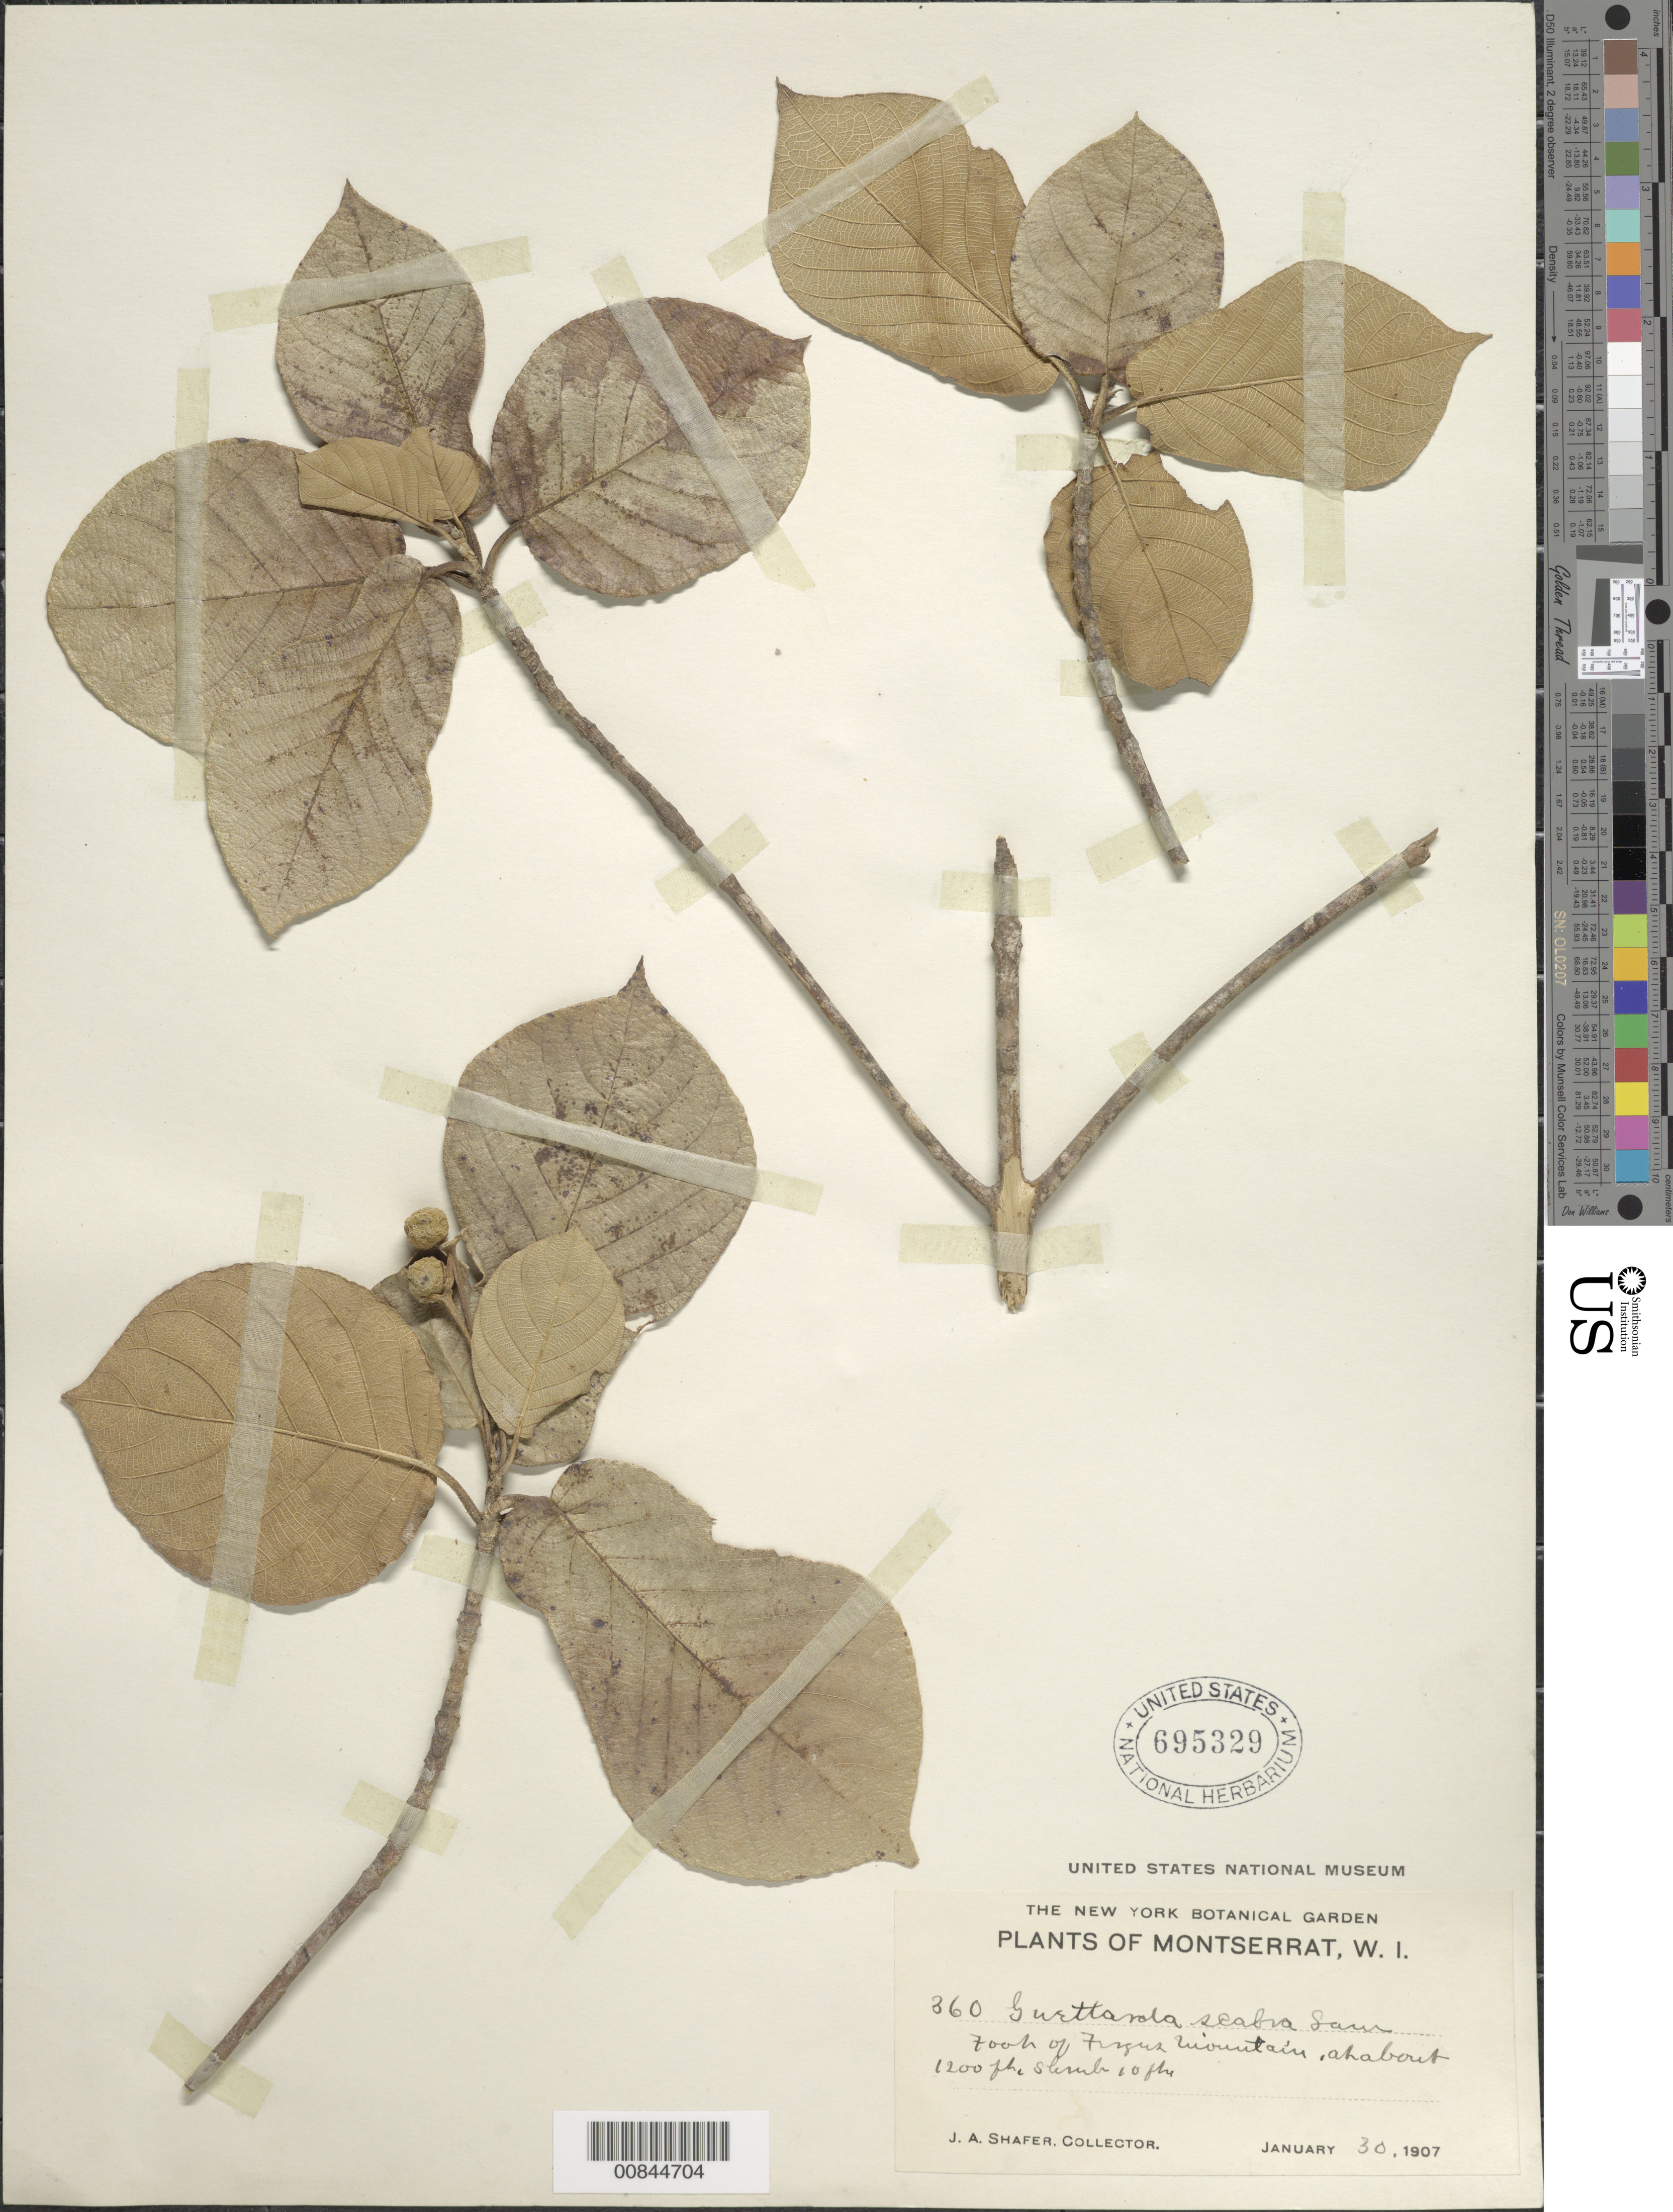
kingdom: Plantae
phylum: Tracheophyta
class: Magnoliopsida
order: Gentianales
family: Rubiaceae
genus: Guettarda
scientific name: Guettarda scabra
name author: (L.) Vent.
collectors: J. A. Shafer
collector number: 360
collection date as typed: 30 Jan 1907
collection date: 1907-01-30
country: Montserrat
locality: Tooth of F--gus (sp?) Mountain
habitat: Ahabout (sp?)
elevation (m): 366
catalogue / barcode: US 695329